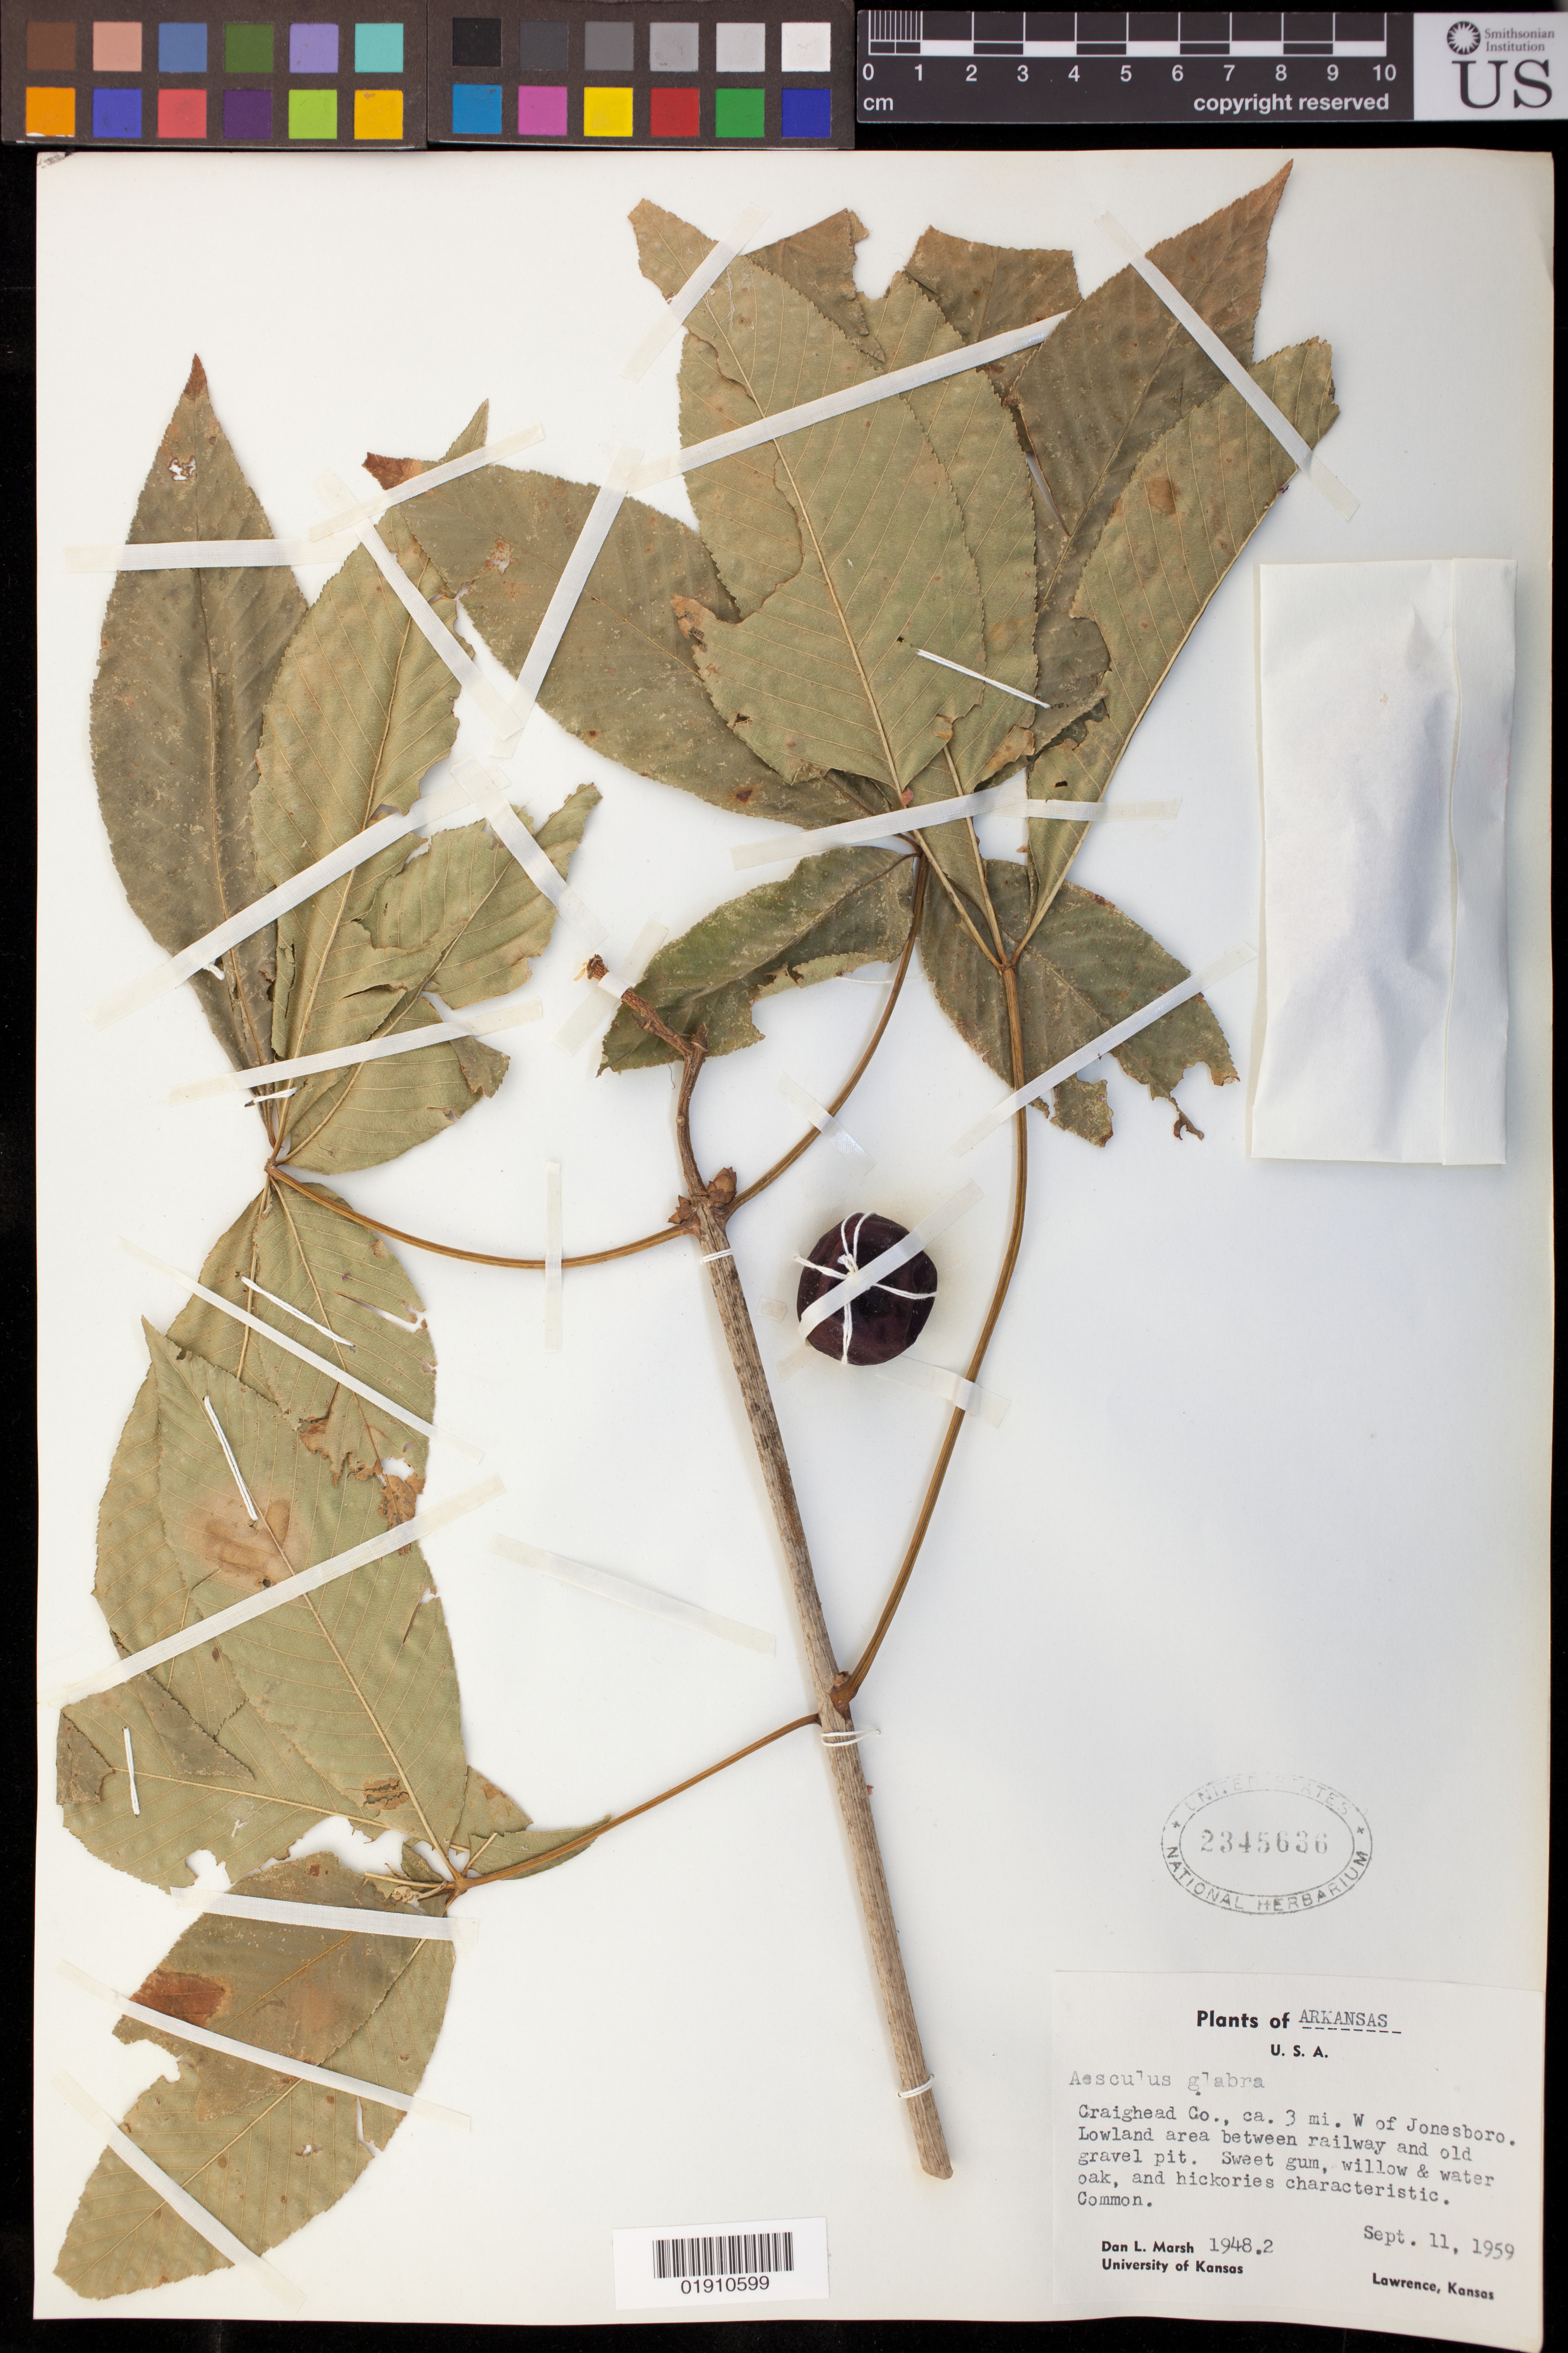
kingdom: Plantae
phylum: Tracheophyta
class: Magnoliopsida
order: Sapindales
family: Sapindaceae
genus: Aesculus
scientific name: Aesculus glabra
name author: Willd.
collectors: D. L. Marsh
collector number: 1948.2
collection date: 1959-09-11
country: United States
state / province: Arkansas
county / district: Craighead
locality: ca. 3 mi. W of Jonesboro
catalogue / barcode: US 2345636